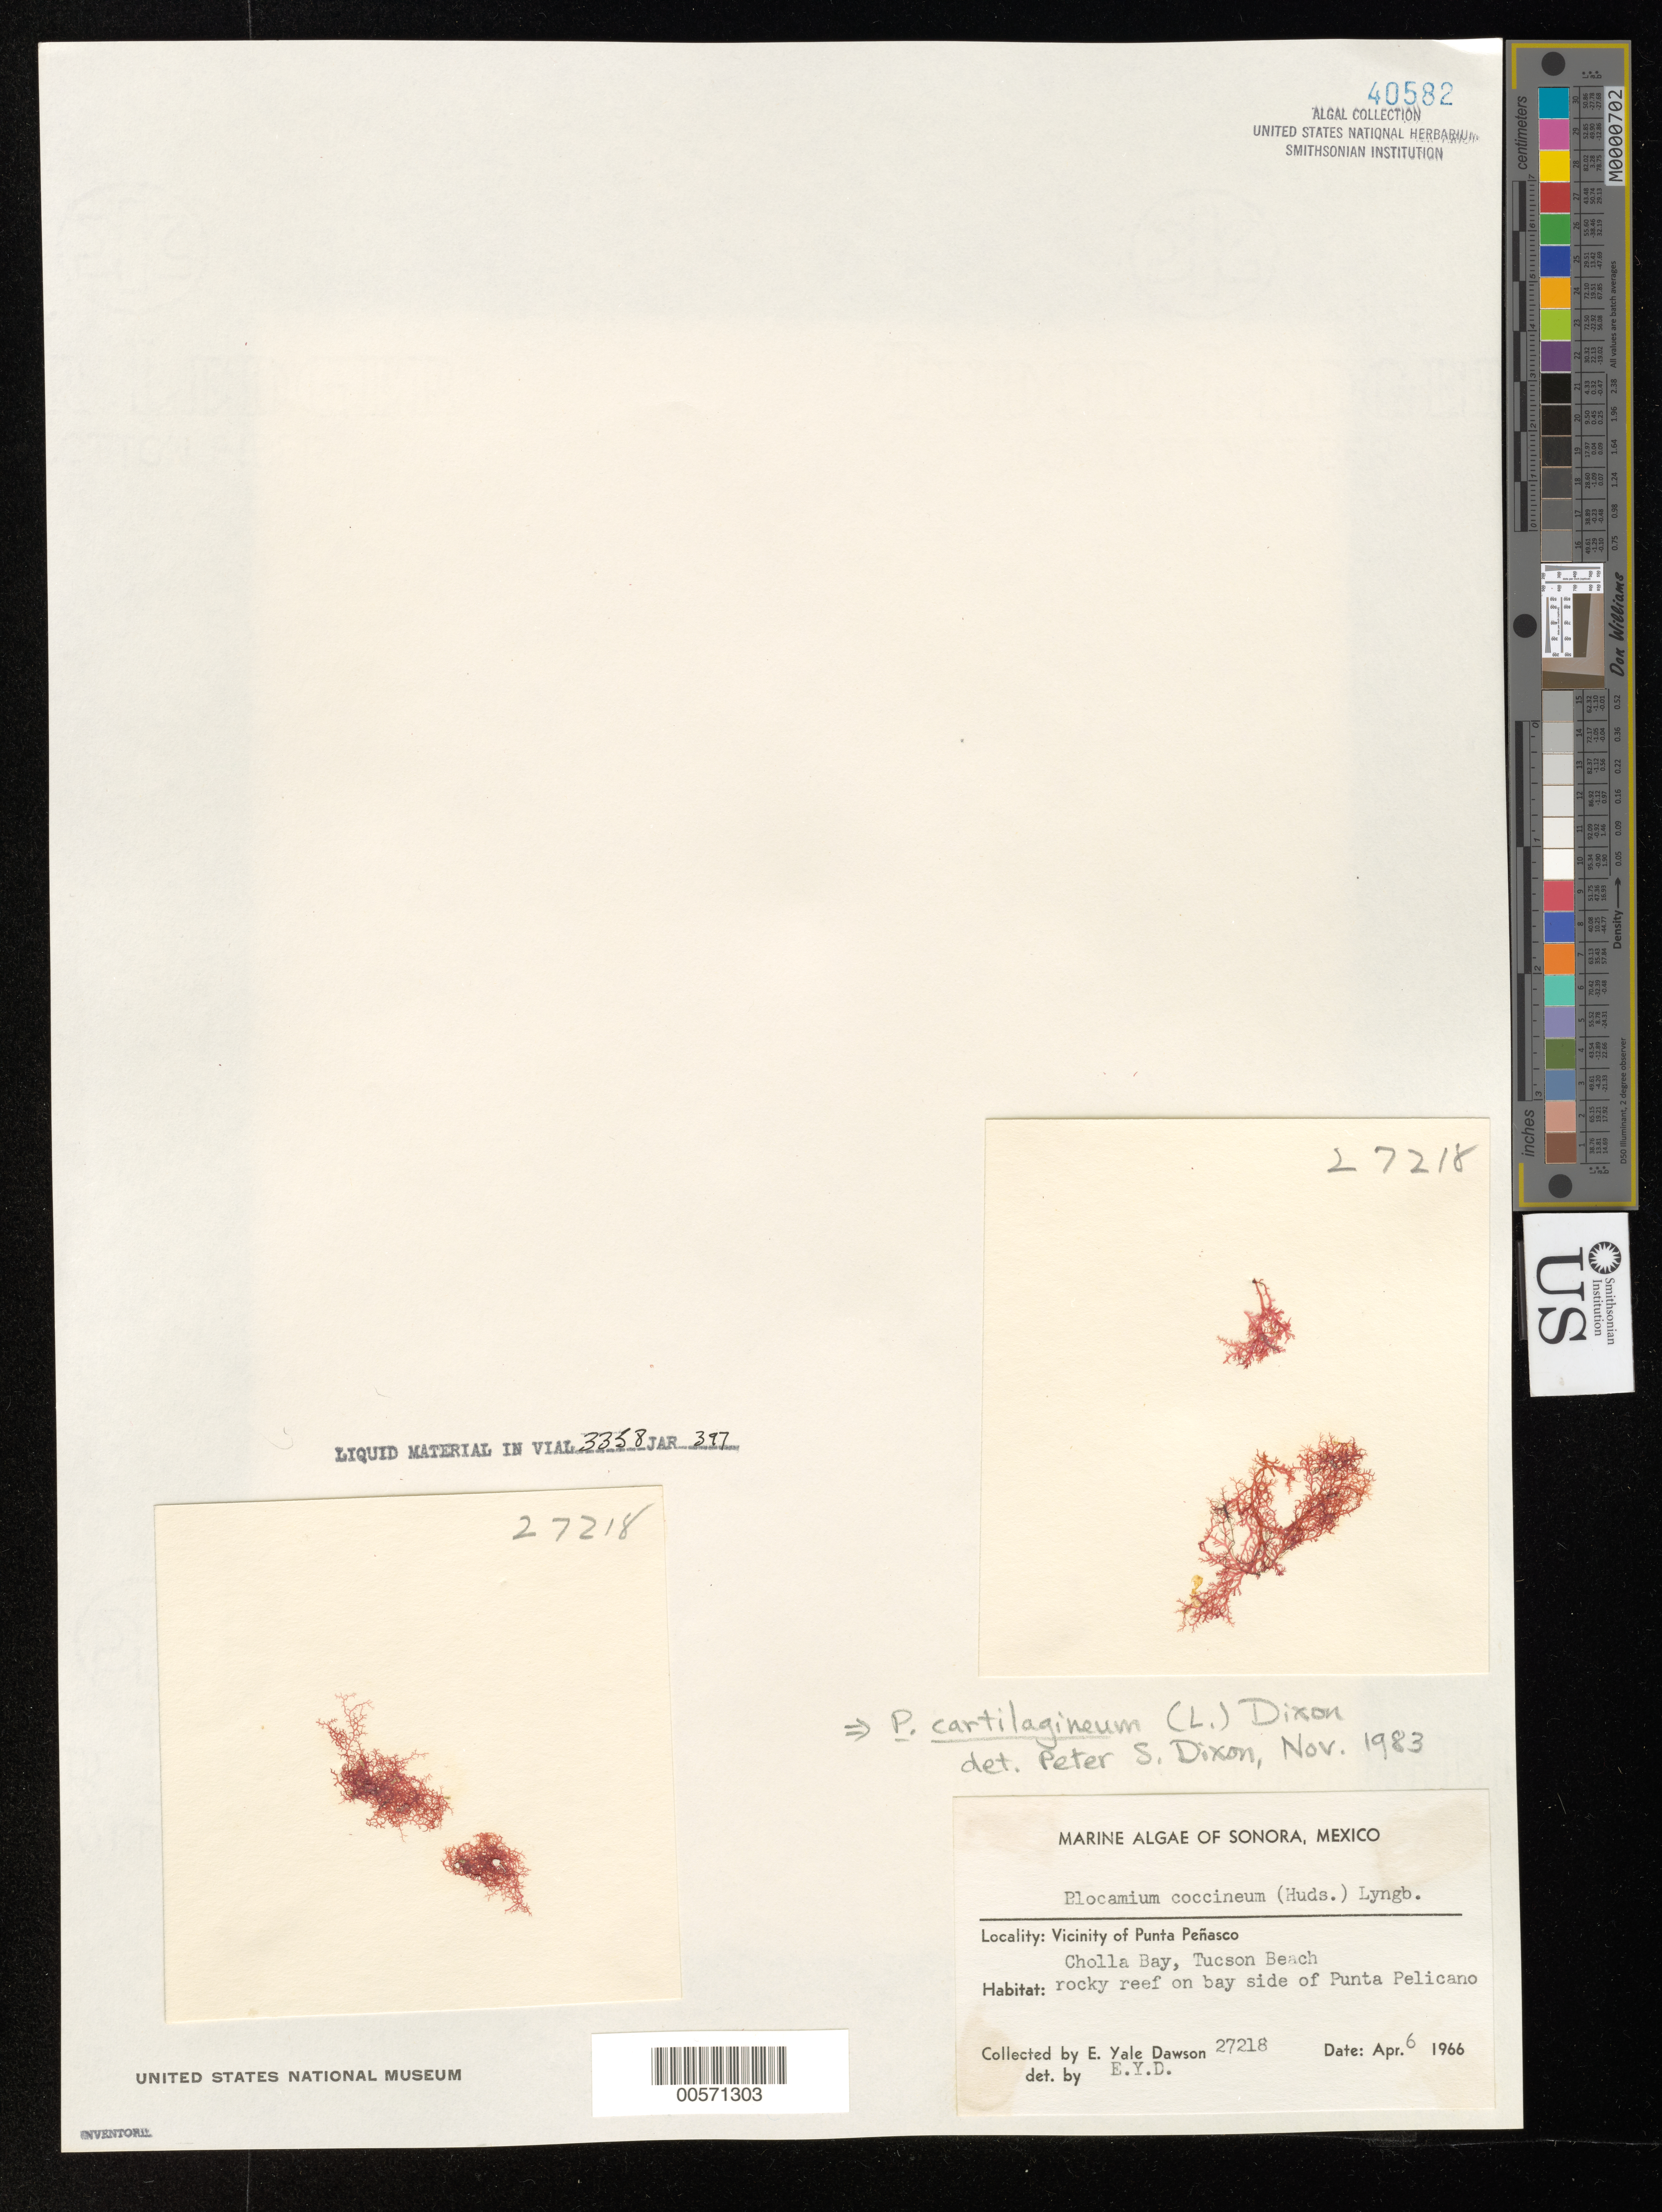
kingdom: Plantae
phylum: Rhodophyta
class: Florideophyceae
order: Plocamiales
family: Plocamiaceae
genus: Plocamium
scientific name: Plocamium cartilagineum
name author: (L.) P.S. Dixon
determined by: Dixon, P. S.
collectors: E. Y. Dawson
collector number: EYD 27218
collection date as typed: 06 Apr 1966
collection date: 1966-04-06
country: Mexico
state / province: Sonora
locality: Cholla Bay, Tucson Beach, Punta Pelicano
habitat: rocky reef on bay side.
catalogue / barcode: US 40582